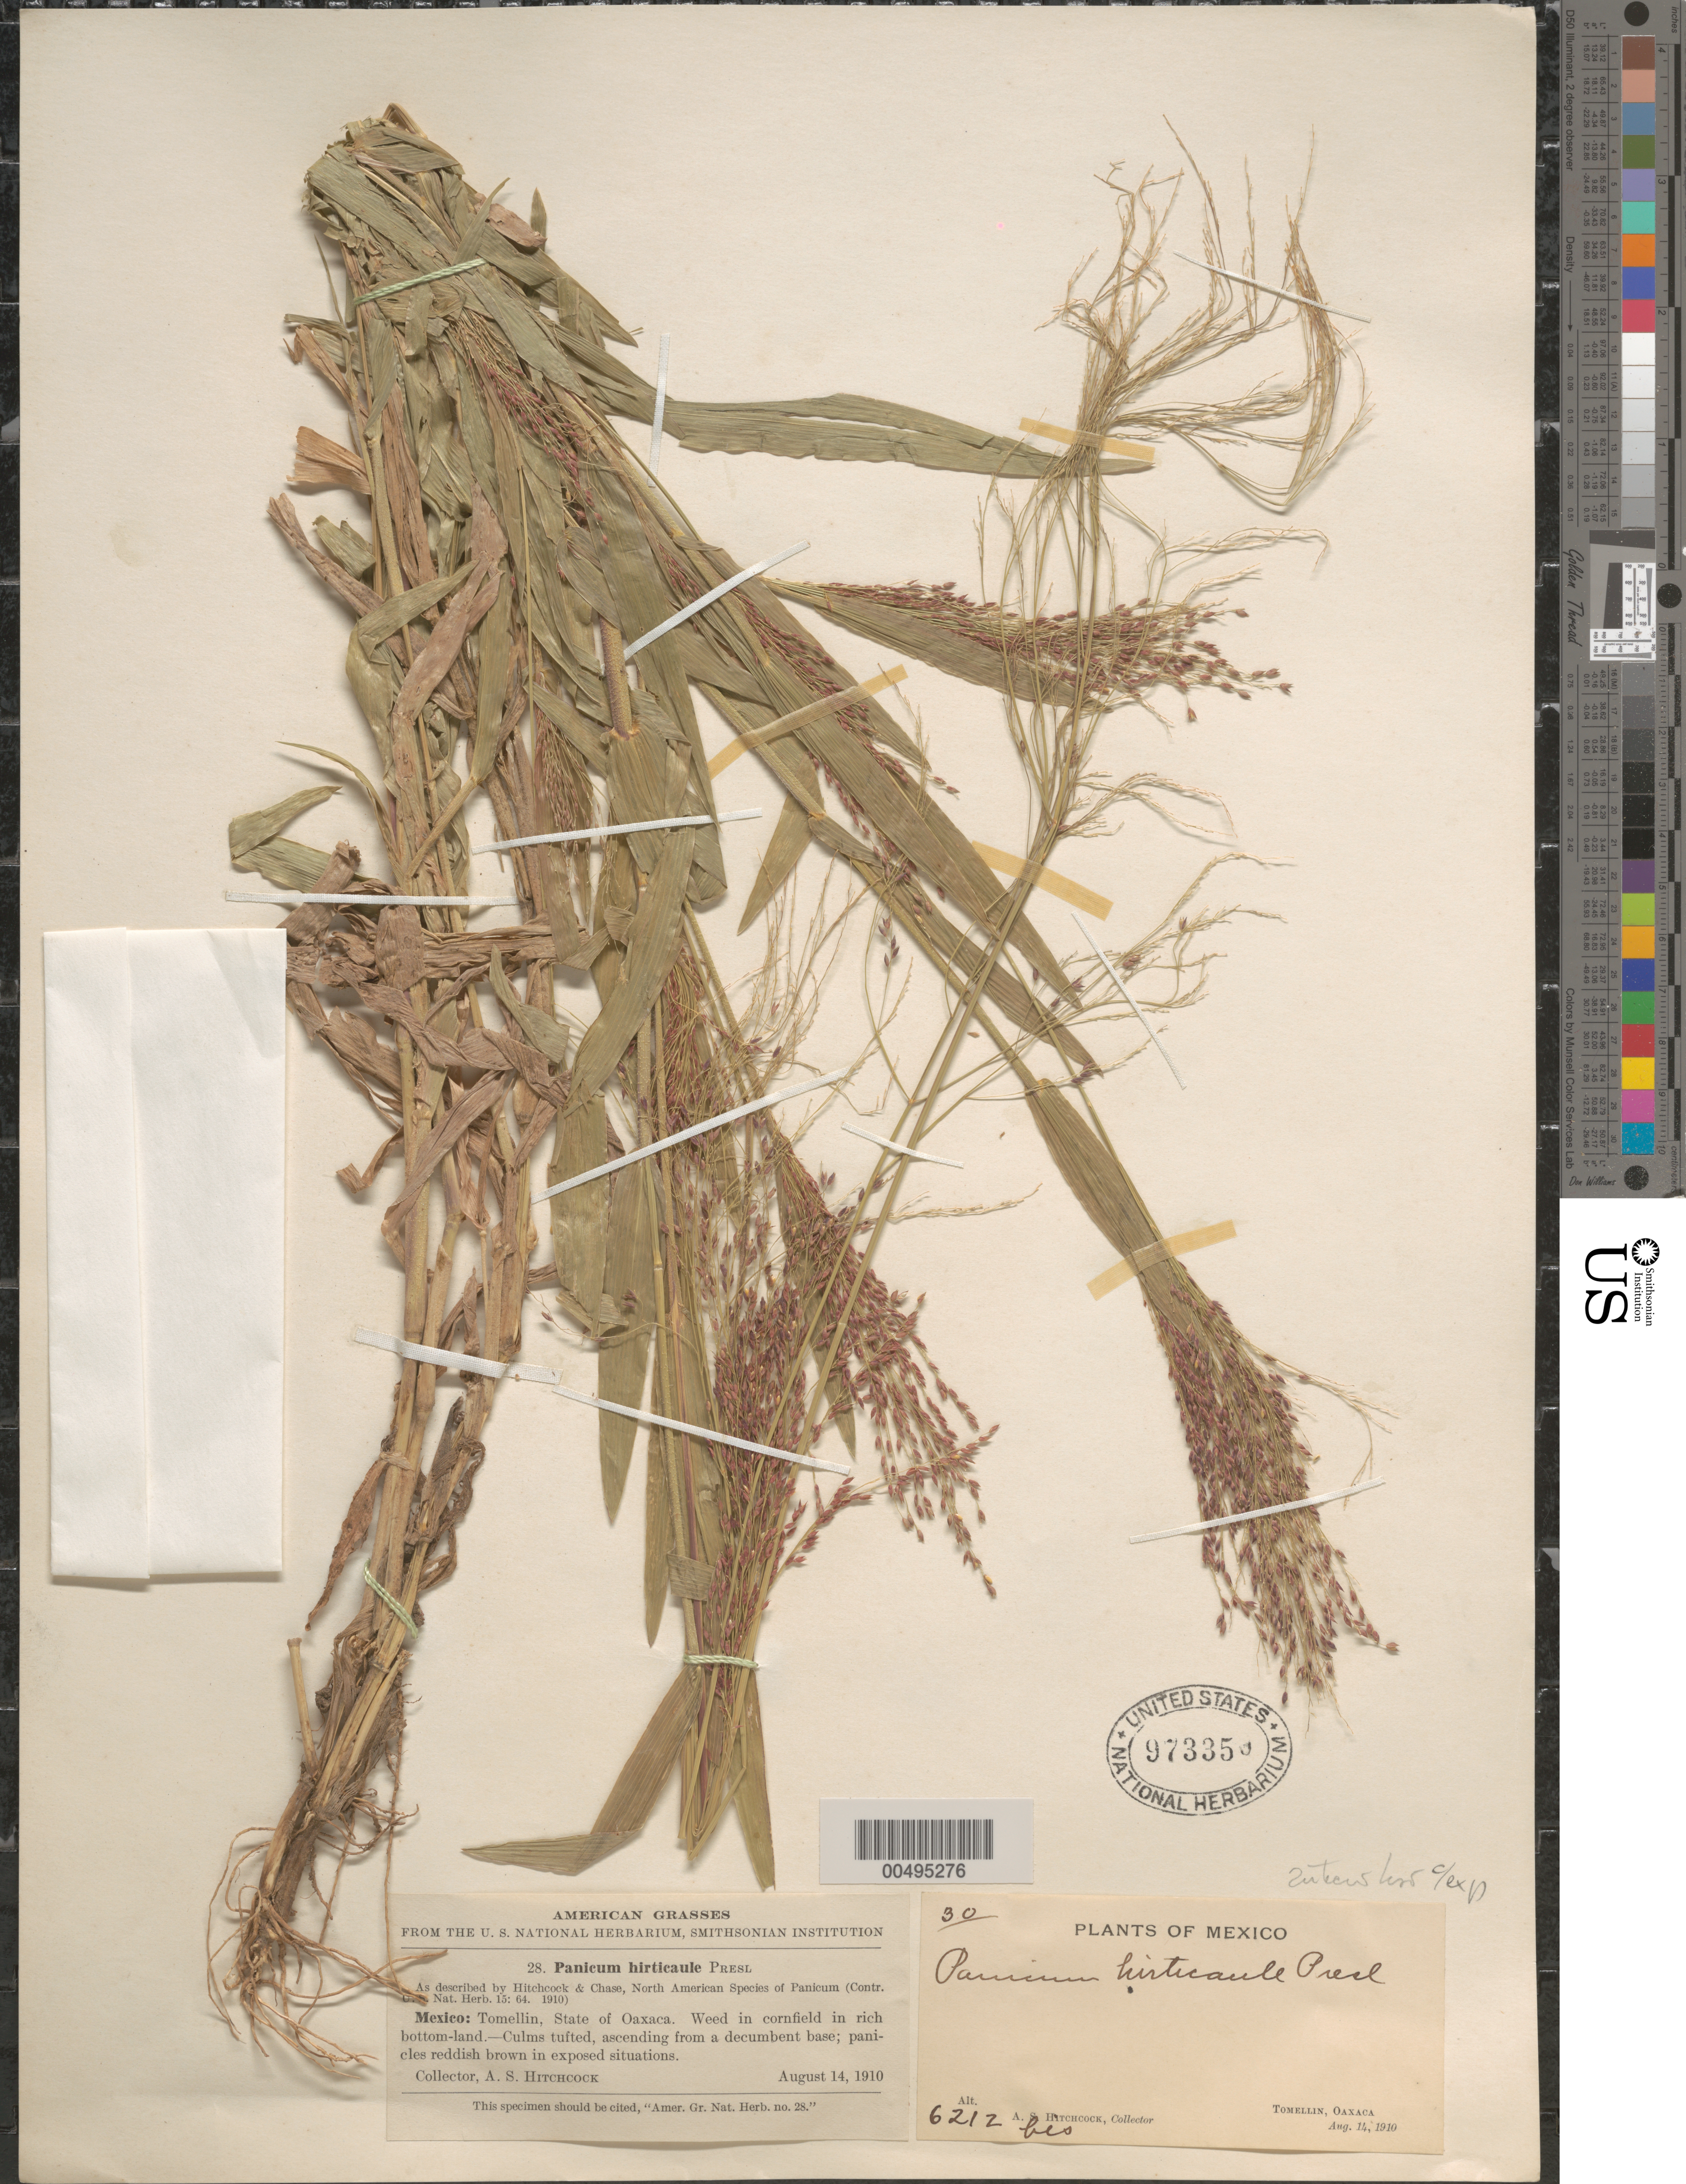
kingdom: Plantae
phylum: Tracheophyta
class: Liliopsida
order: Poales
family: Poaceae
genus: Panicum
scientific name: Panicum hirticaule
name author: J. Presl in C. Presl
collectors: A. S. Hitchcock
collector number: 6212 bis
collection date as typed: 14 Aug 1910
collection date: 1910-08-14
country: Mexico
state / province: Oaxaca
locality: Tomellin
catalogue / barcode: US 973358